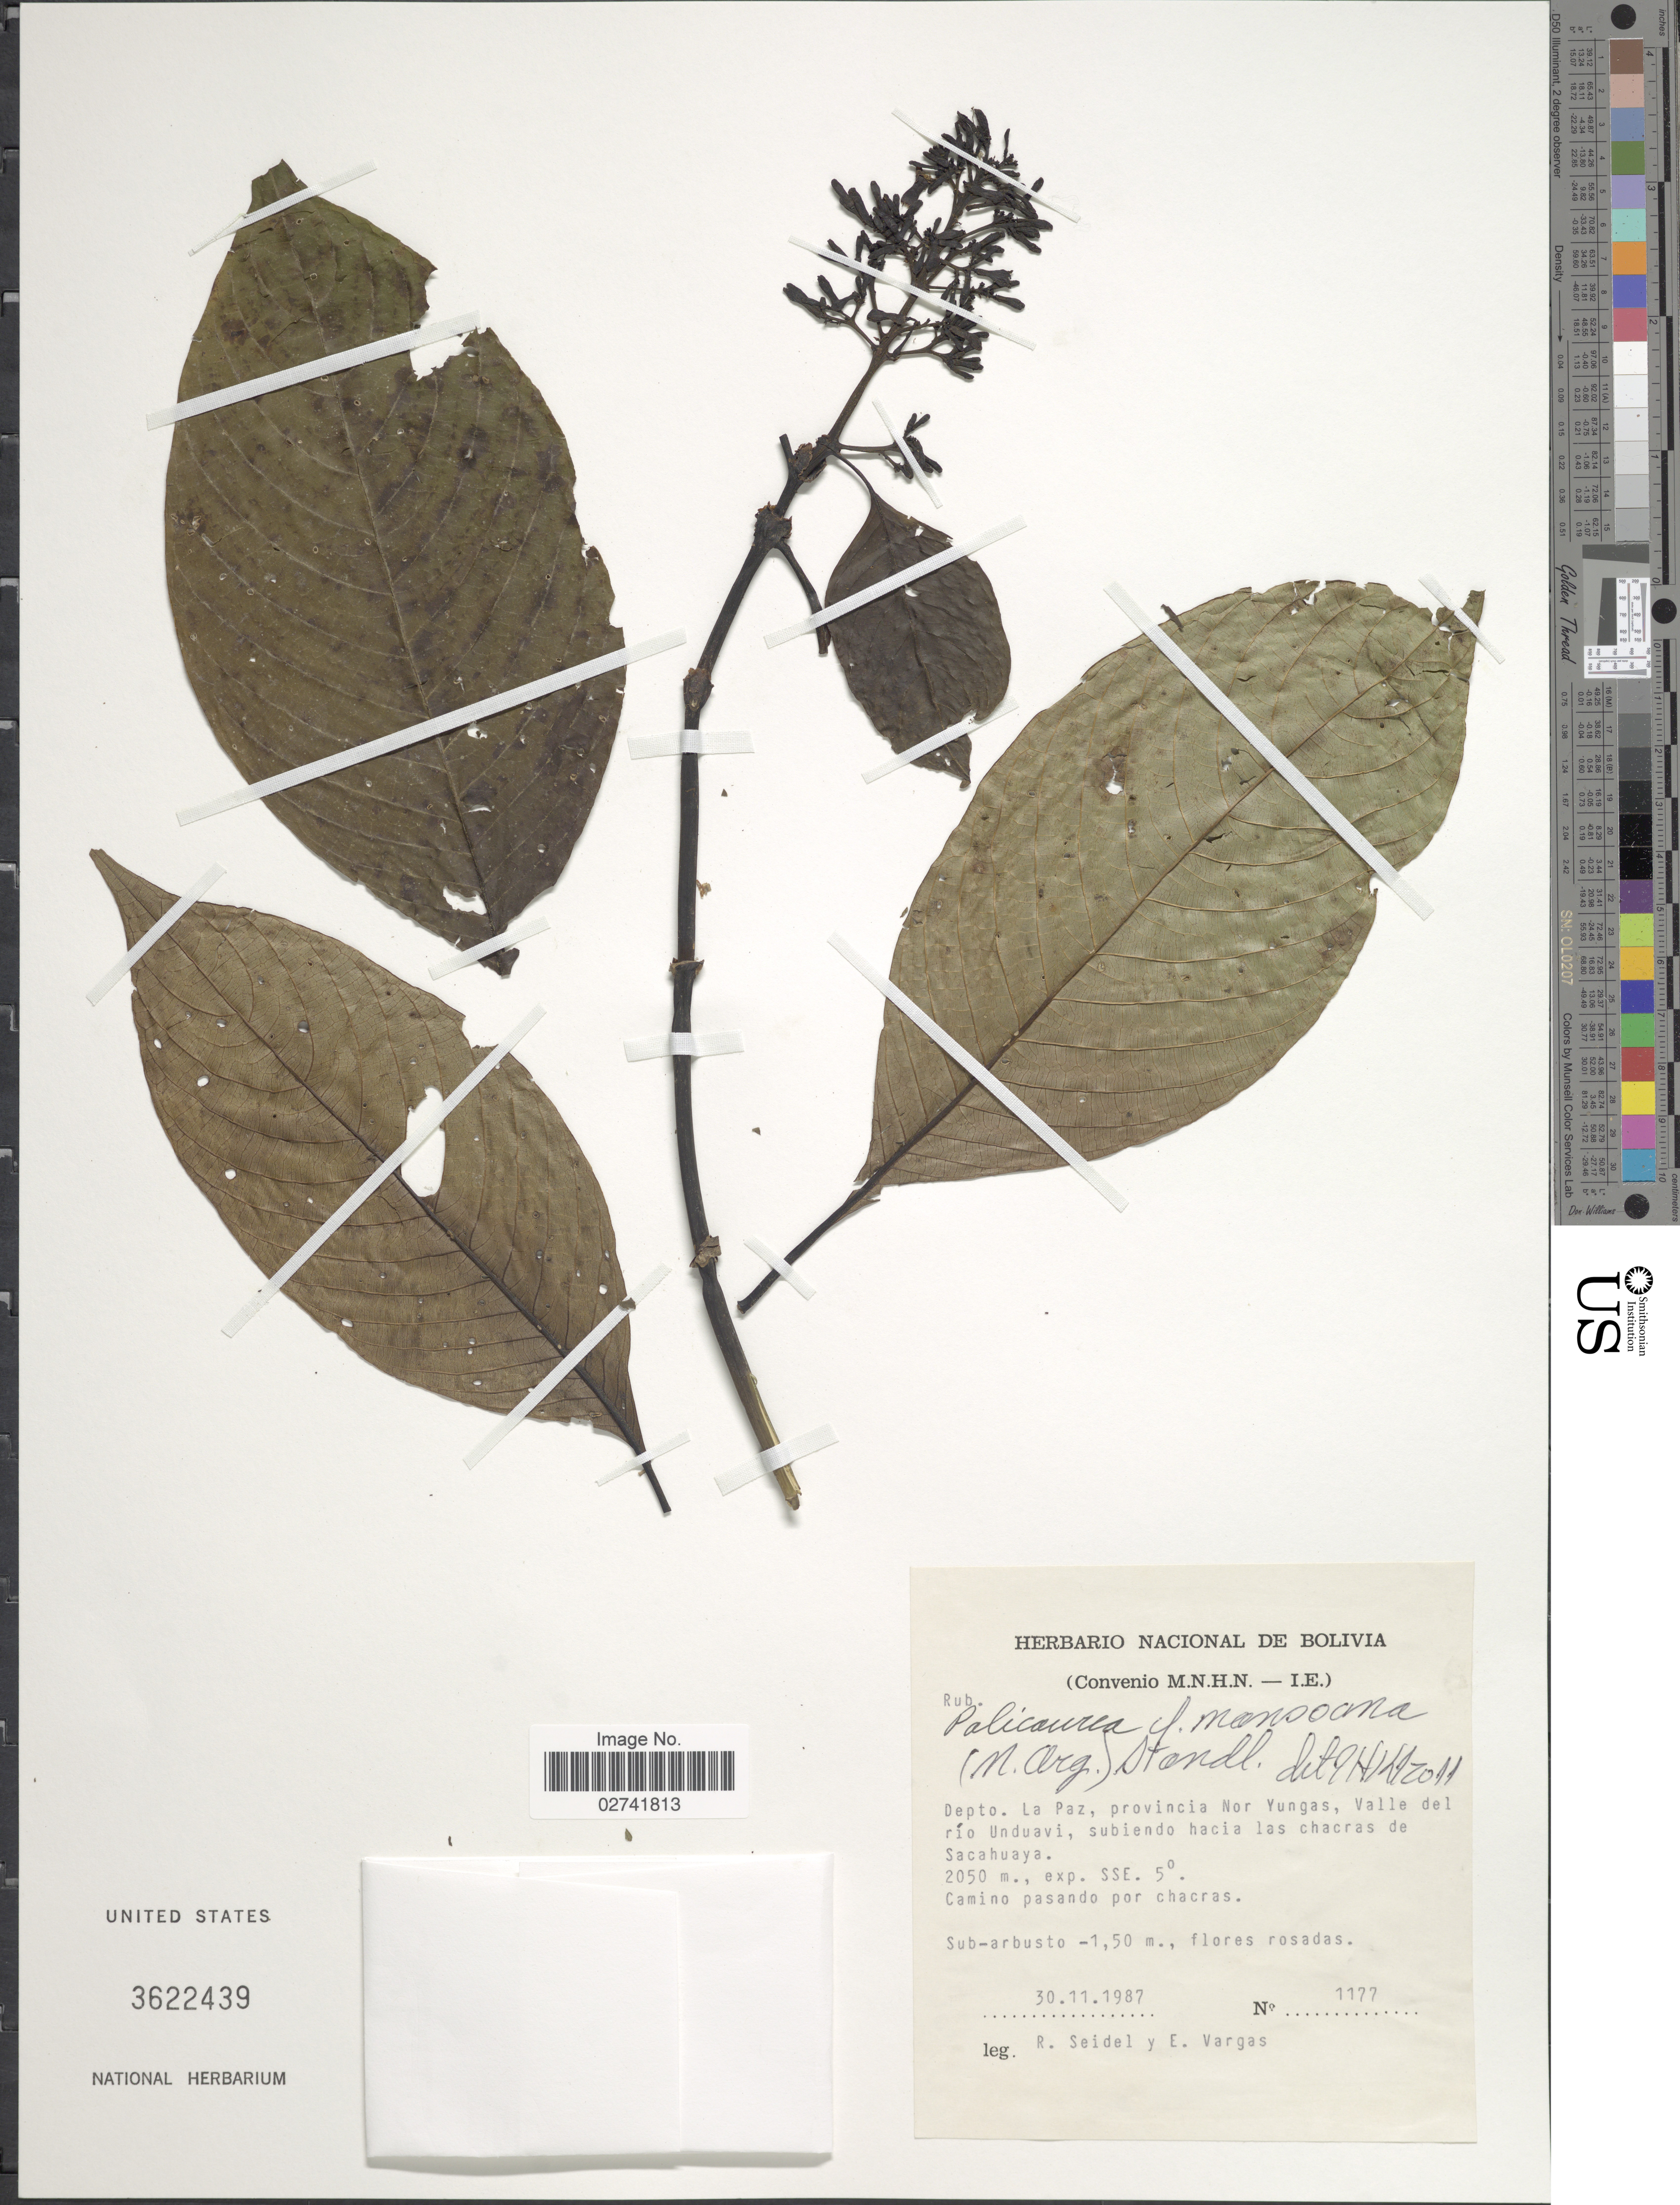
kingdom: Plantae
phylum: Tracheophyta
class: Magnoliopsida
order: Gentianales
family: Rubiaceae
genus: Palicourea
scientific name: Palicourea mansoana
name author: (Müll. Arg.) Standl.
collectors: R. Seidel & E. Vargas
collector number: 1177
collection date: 1987-11-30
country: Bolivia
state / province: La Paz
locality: Depto. La Paz, provincia Nor Yungas, Valle del rio Unduavi, subiendo hacia las Chacras de Sacahuaya.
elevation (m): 2050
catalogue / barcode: US 3622439